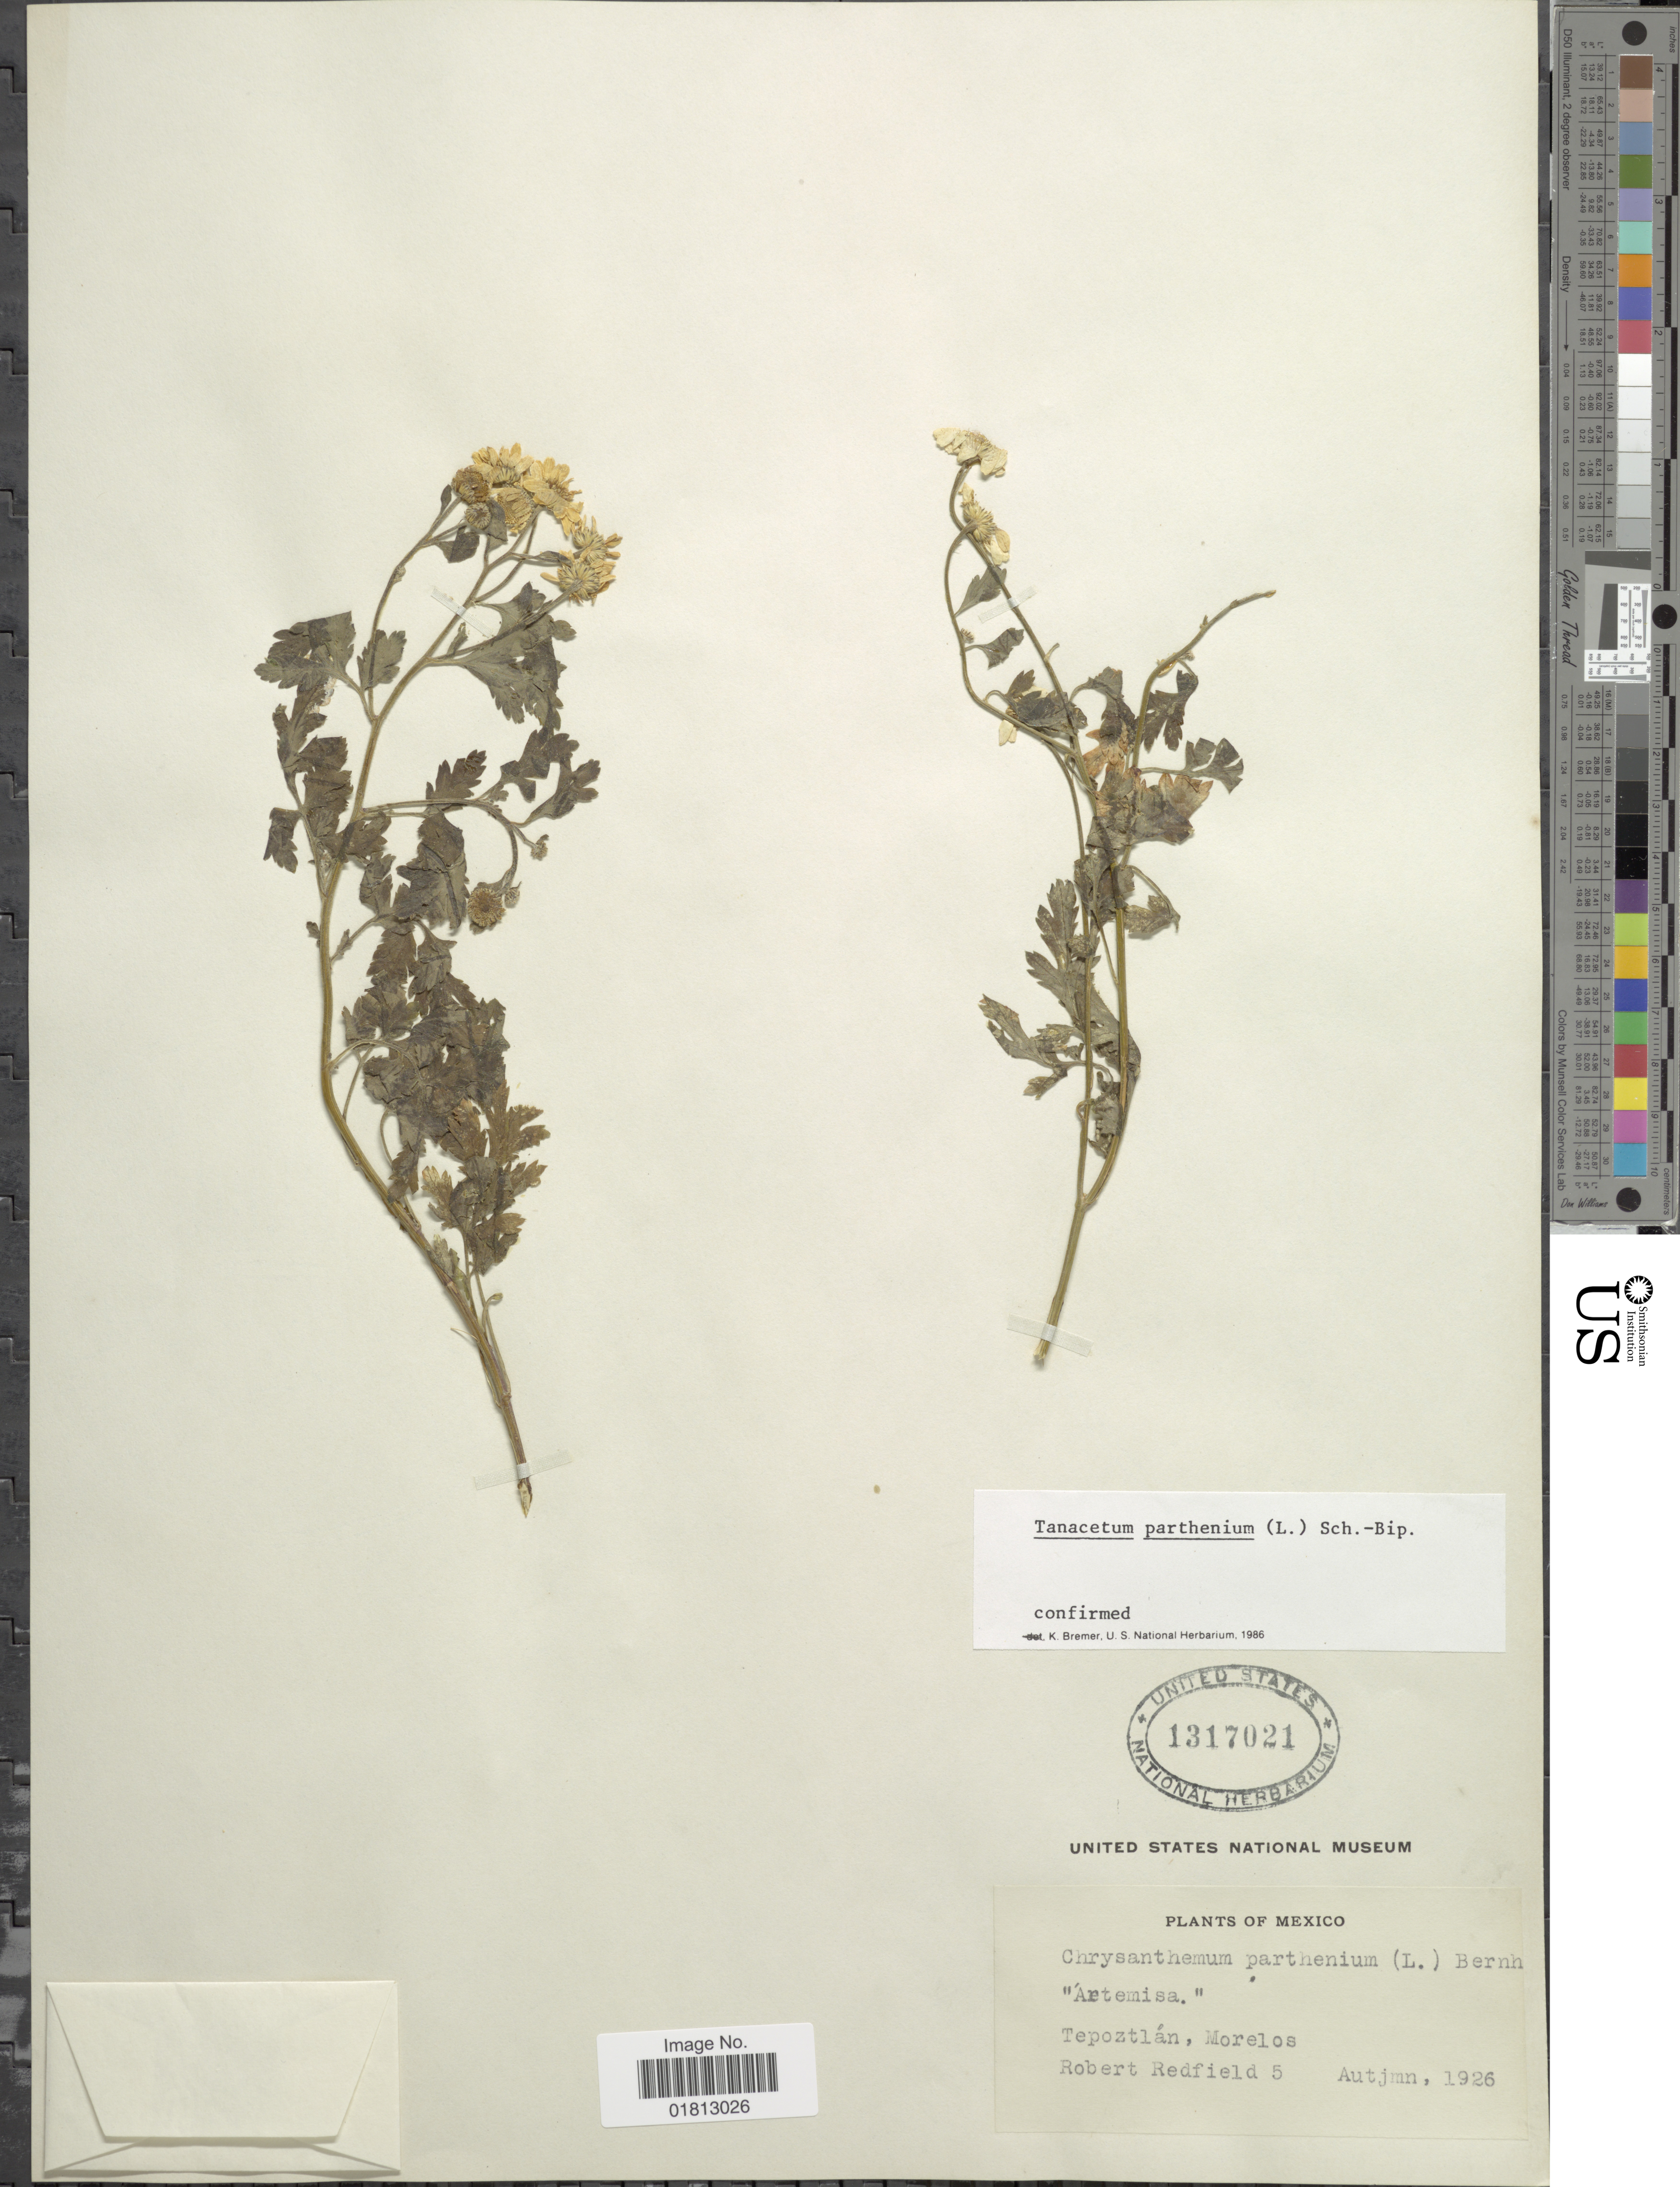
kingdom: Plantae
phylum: Tracheophyta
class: Magnoliopsida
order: Asterales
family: Asteraceae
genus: Tanacetum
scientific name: Tanacetum parthenium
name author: (L.) Sch. Bip.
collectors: R. Redfield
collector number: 5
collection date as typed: Autjmn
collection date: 1926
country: Mexico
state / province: Morelos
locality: Tepoztlan, Morelos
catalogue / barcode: US 1317021